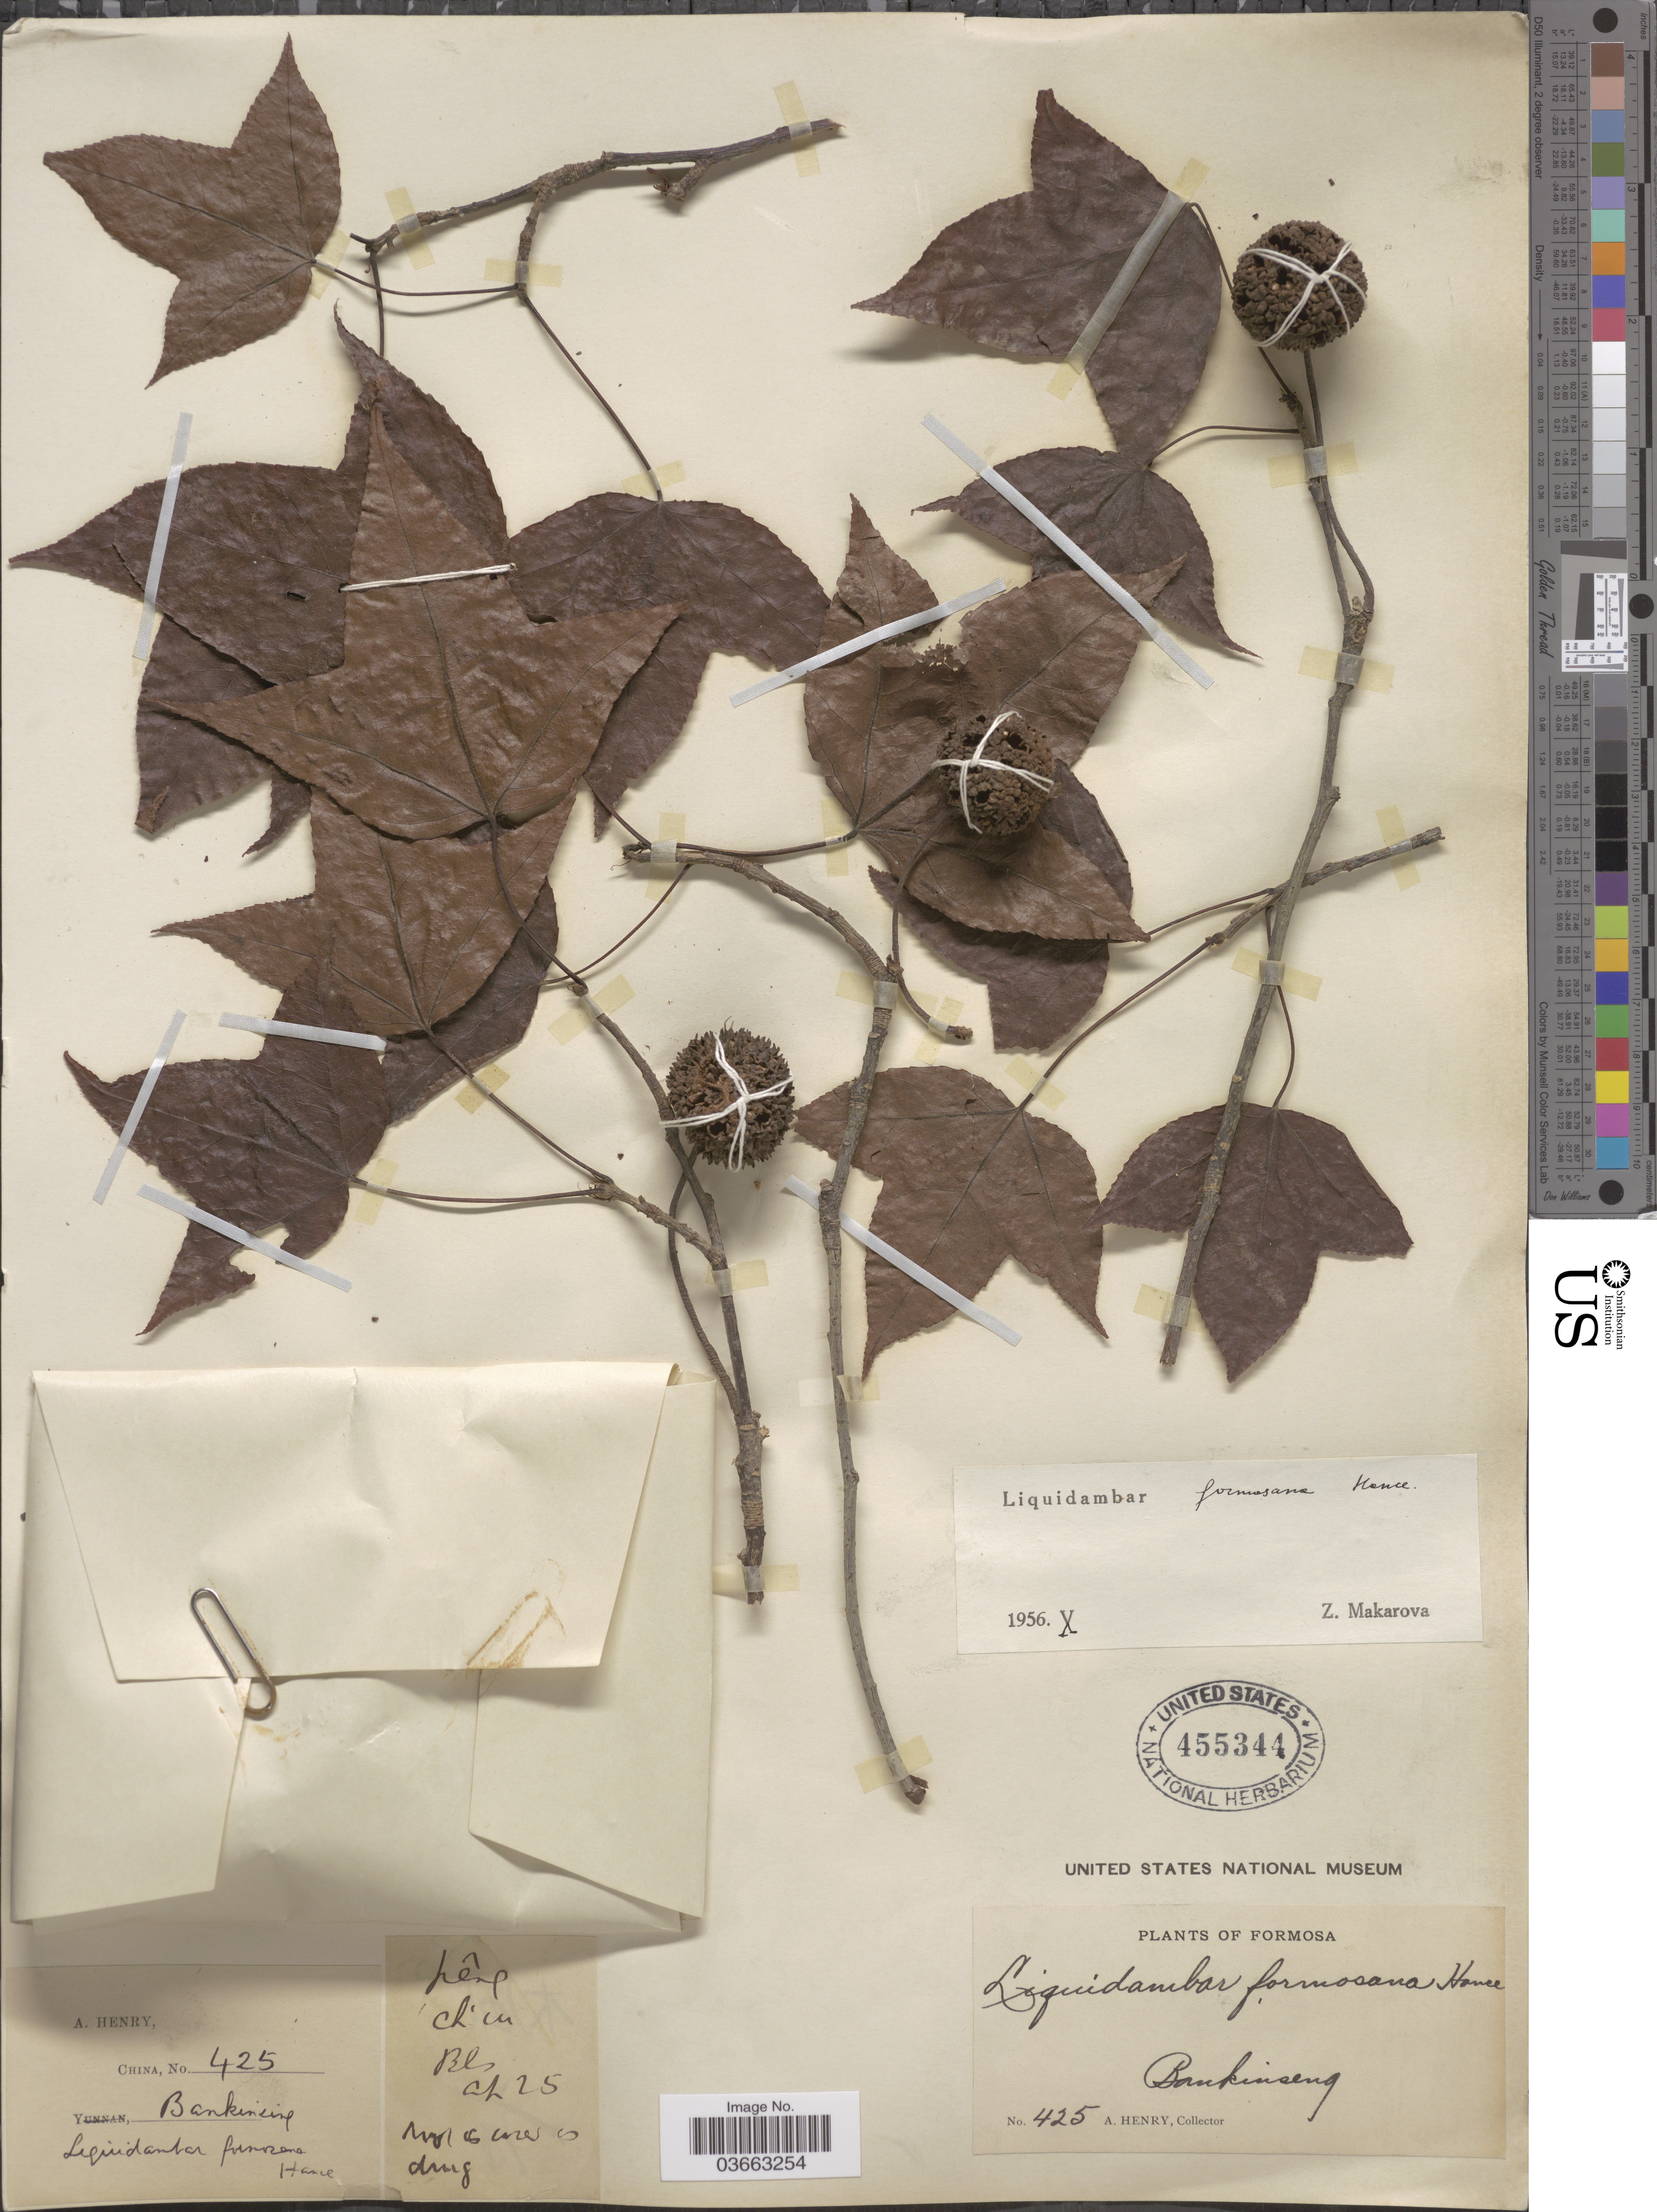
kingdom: Plantae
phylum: Tracheophyta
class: Magnoliopsida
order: Saxifragales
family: Altingiaceae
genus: Liquidambar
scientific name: Liquidambar formosana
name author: Hance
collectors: A. Henry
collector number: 425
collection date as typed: Transcribed d/m/y: /10/25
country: Taiwan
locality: Formosa. Bankinseng.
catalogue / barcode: US 455344